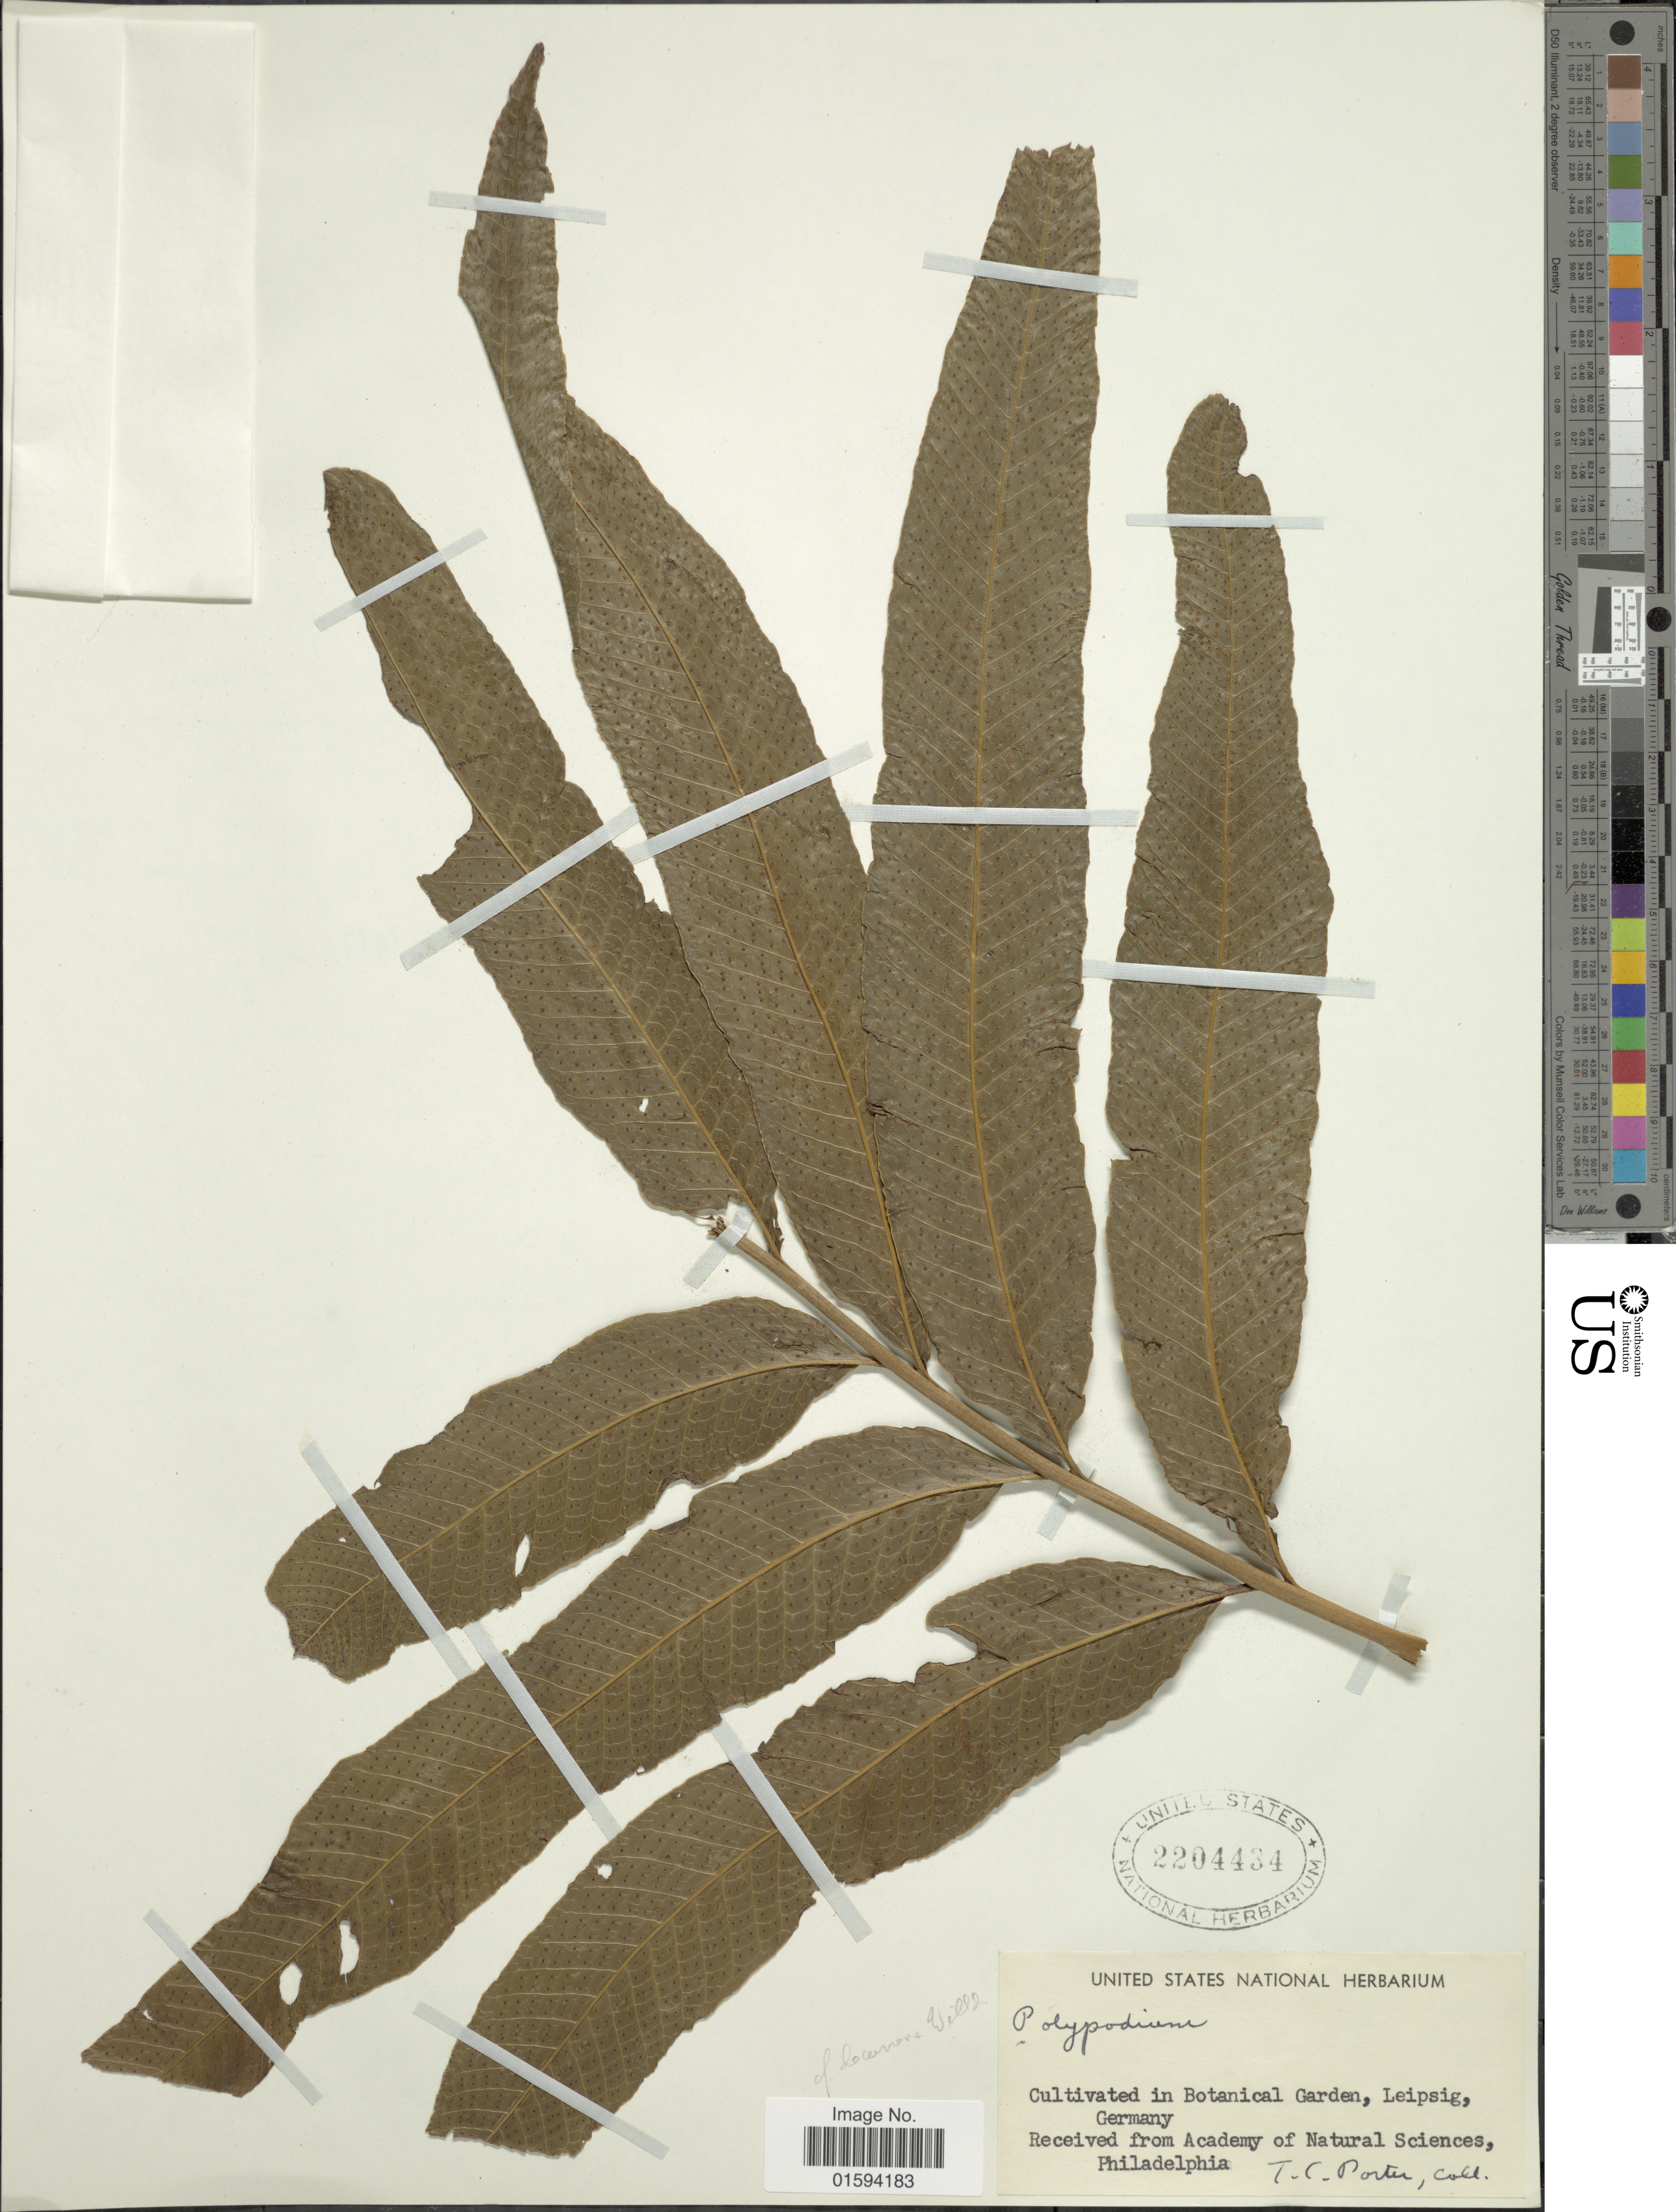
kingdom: Plantae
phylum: Tracheophyta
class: Polypodiopsida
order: Polypodiales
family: Polypodiaceae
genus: Polypodium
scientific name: Polypodium sp.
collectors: T. C. Porter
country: Germany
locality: In Botanical Garden, Lepsig, Germany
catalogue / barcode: US 2204434